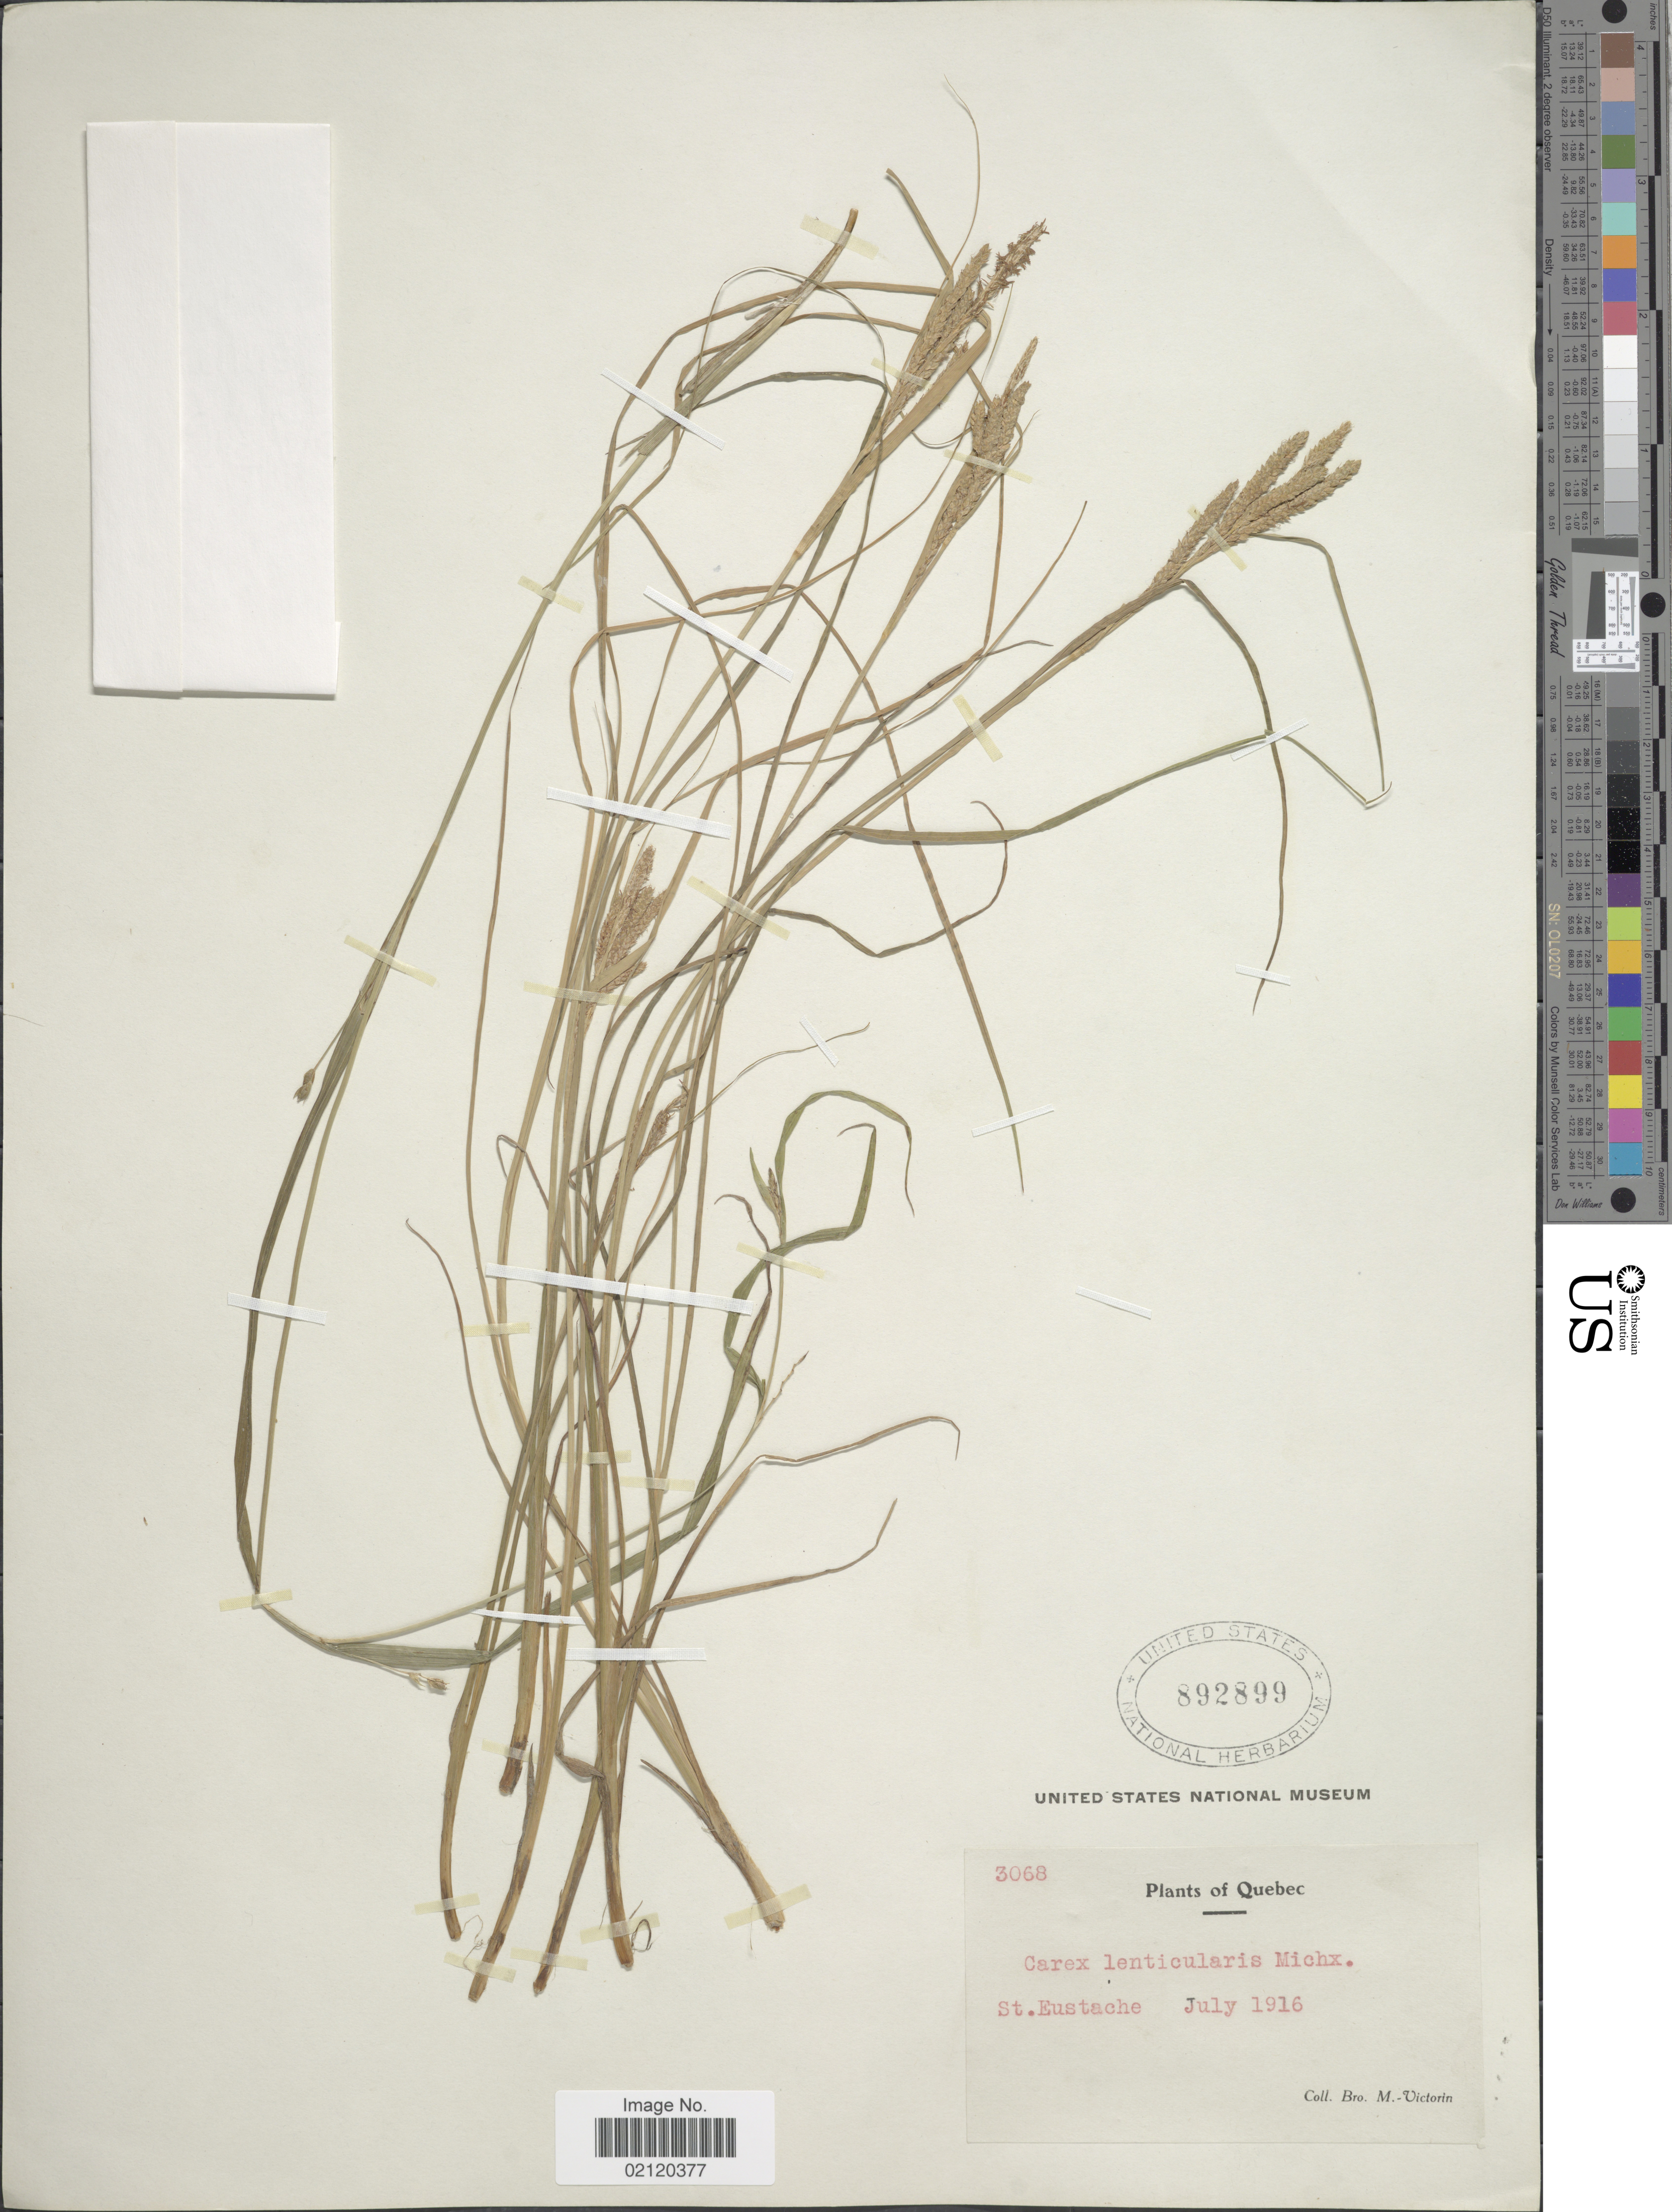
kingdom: Plantae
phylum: Tracheophyta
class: Liliopsida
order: Poales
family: Cyperaceae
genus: Carex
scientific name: Carex lenticularis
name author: Michx.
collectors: Fr. Marie-Victorin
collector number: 3068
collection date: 1916-07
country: Canada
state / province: Quebec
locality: St. Eustache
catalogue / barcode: US 892899